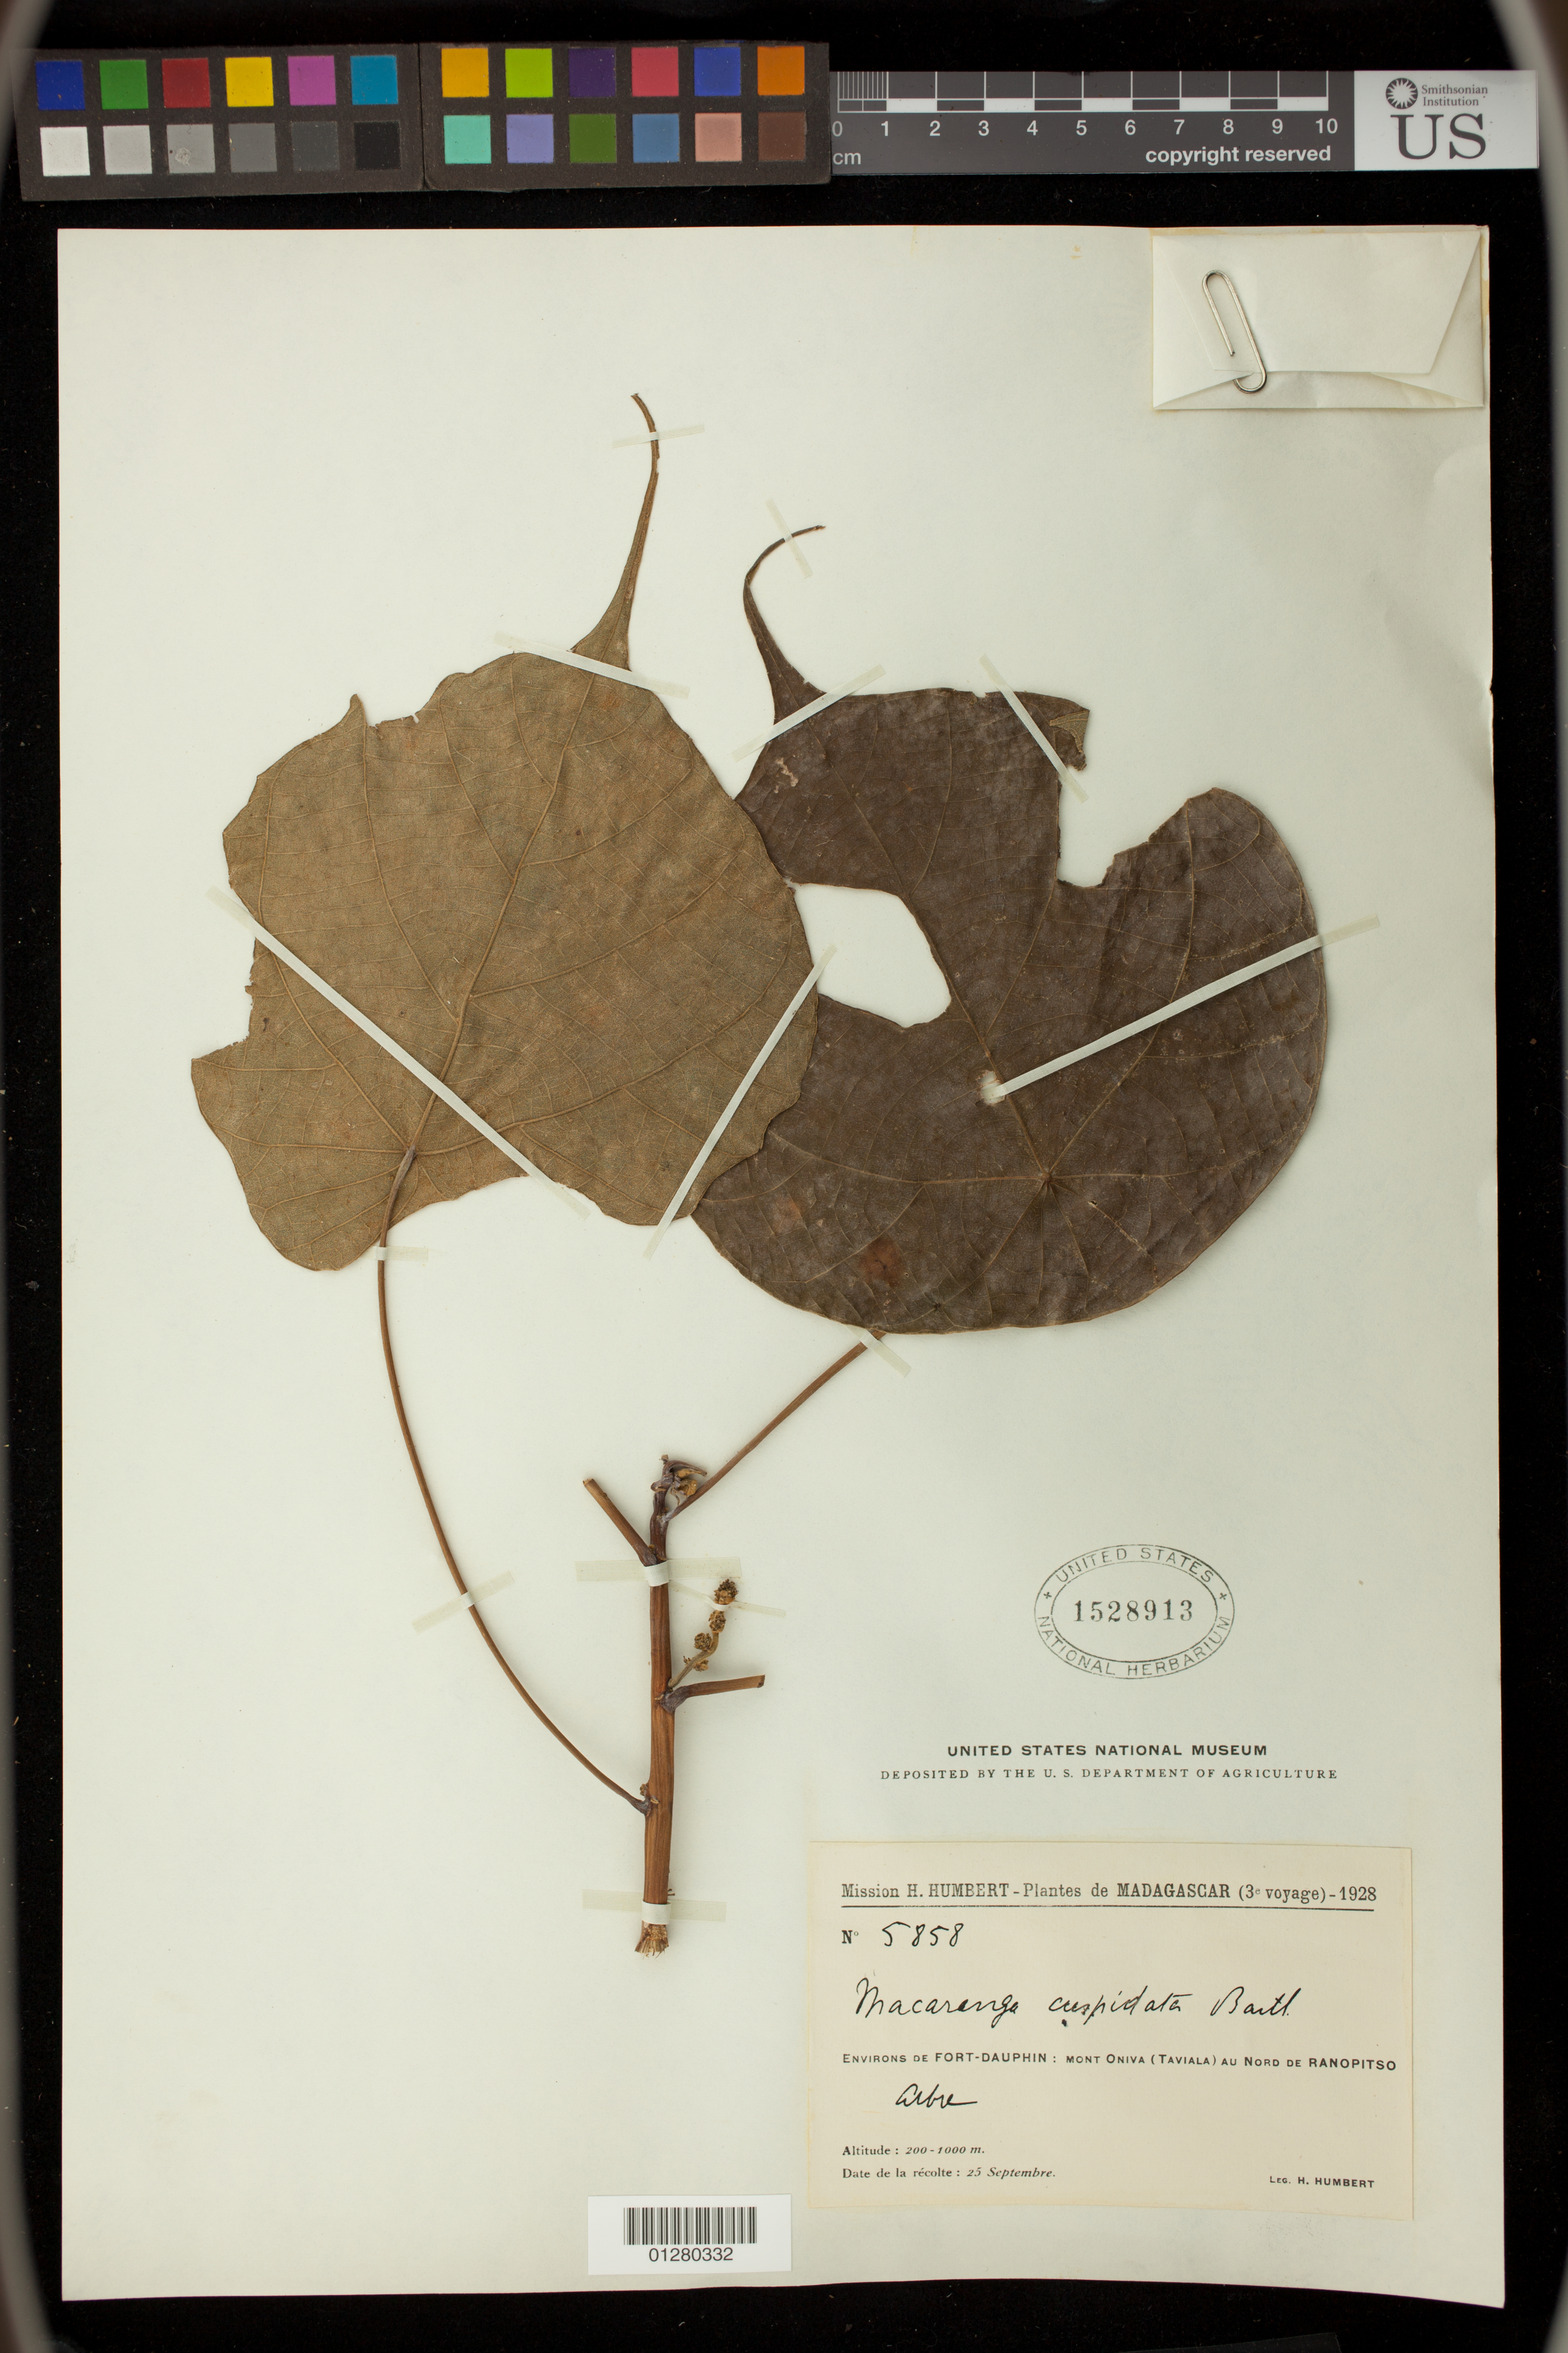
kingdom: Plantae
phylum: Tracheophyta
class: Magnoliopsida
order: Malpighiales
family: Euphorbiaceae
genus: Macaranga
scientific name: Macaranga cuspidata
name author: Boivin ex Baill.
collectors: H. Humbert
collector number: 5858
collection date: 1928-09-25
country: Madagascar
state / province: Anosy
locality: Environs de Fort-Dauphin;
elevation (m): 200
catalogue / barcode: US 1528913